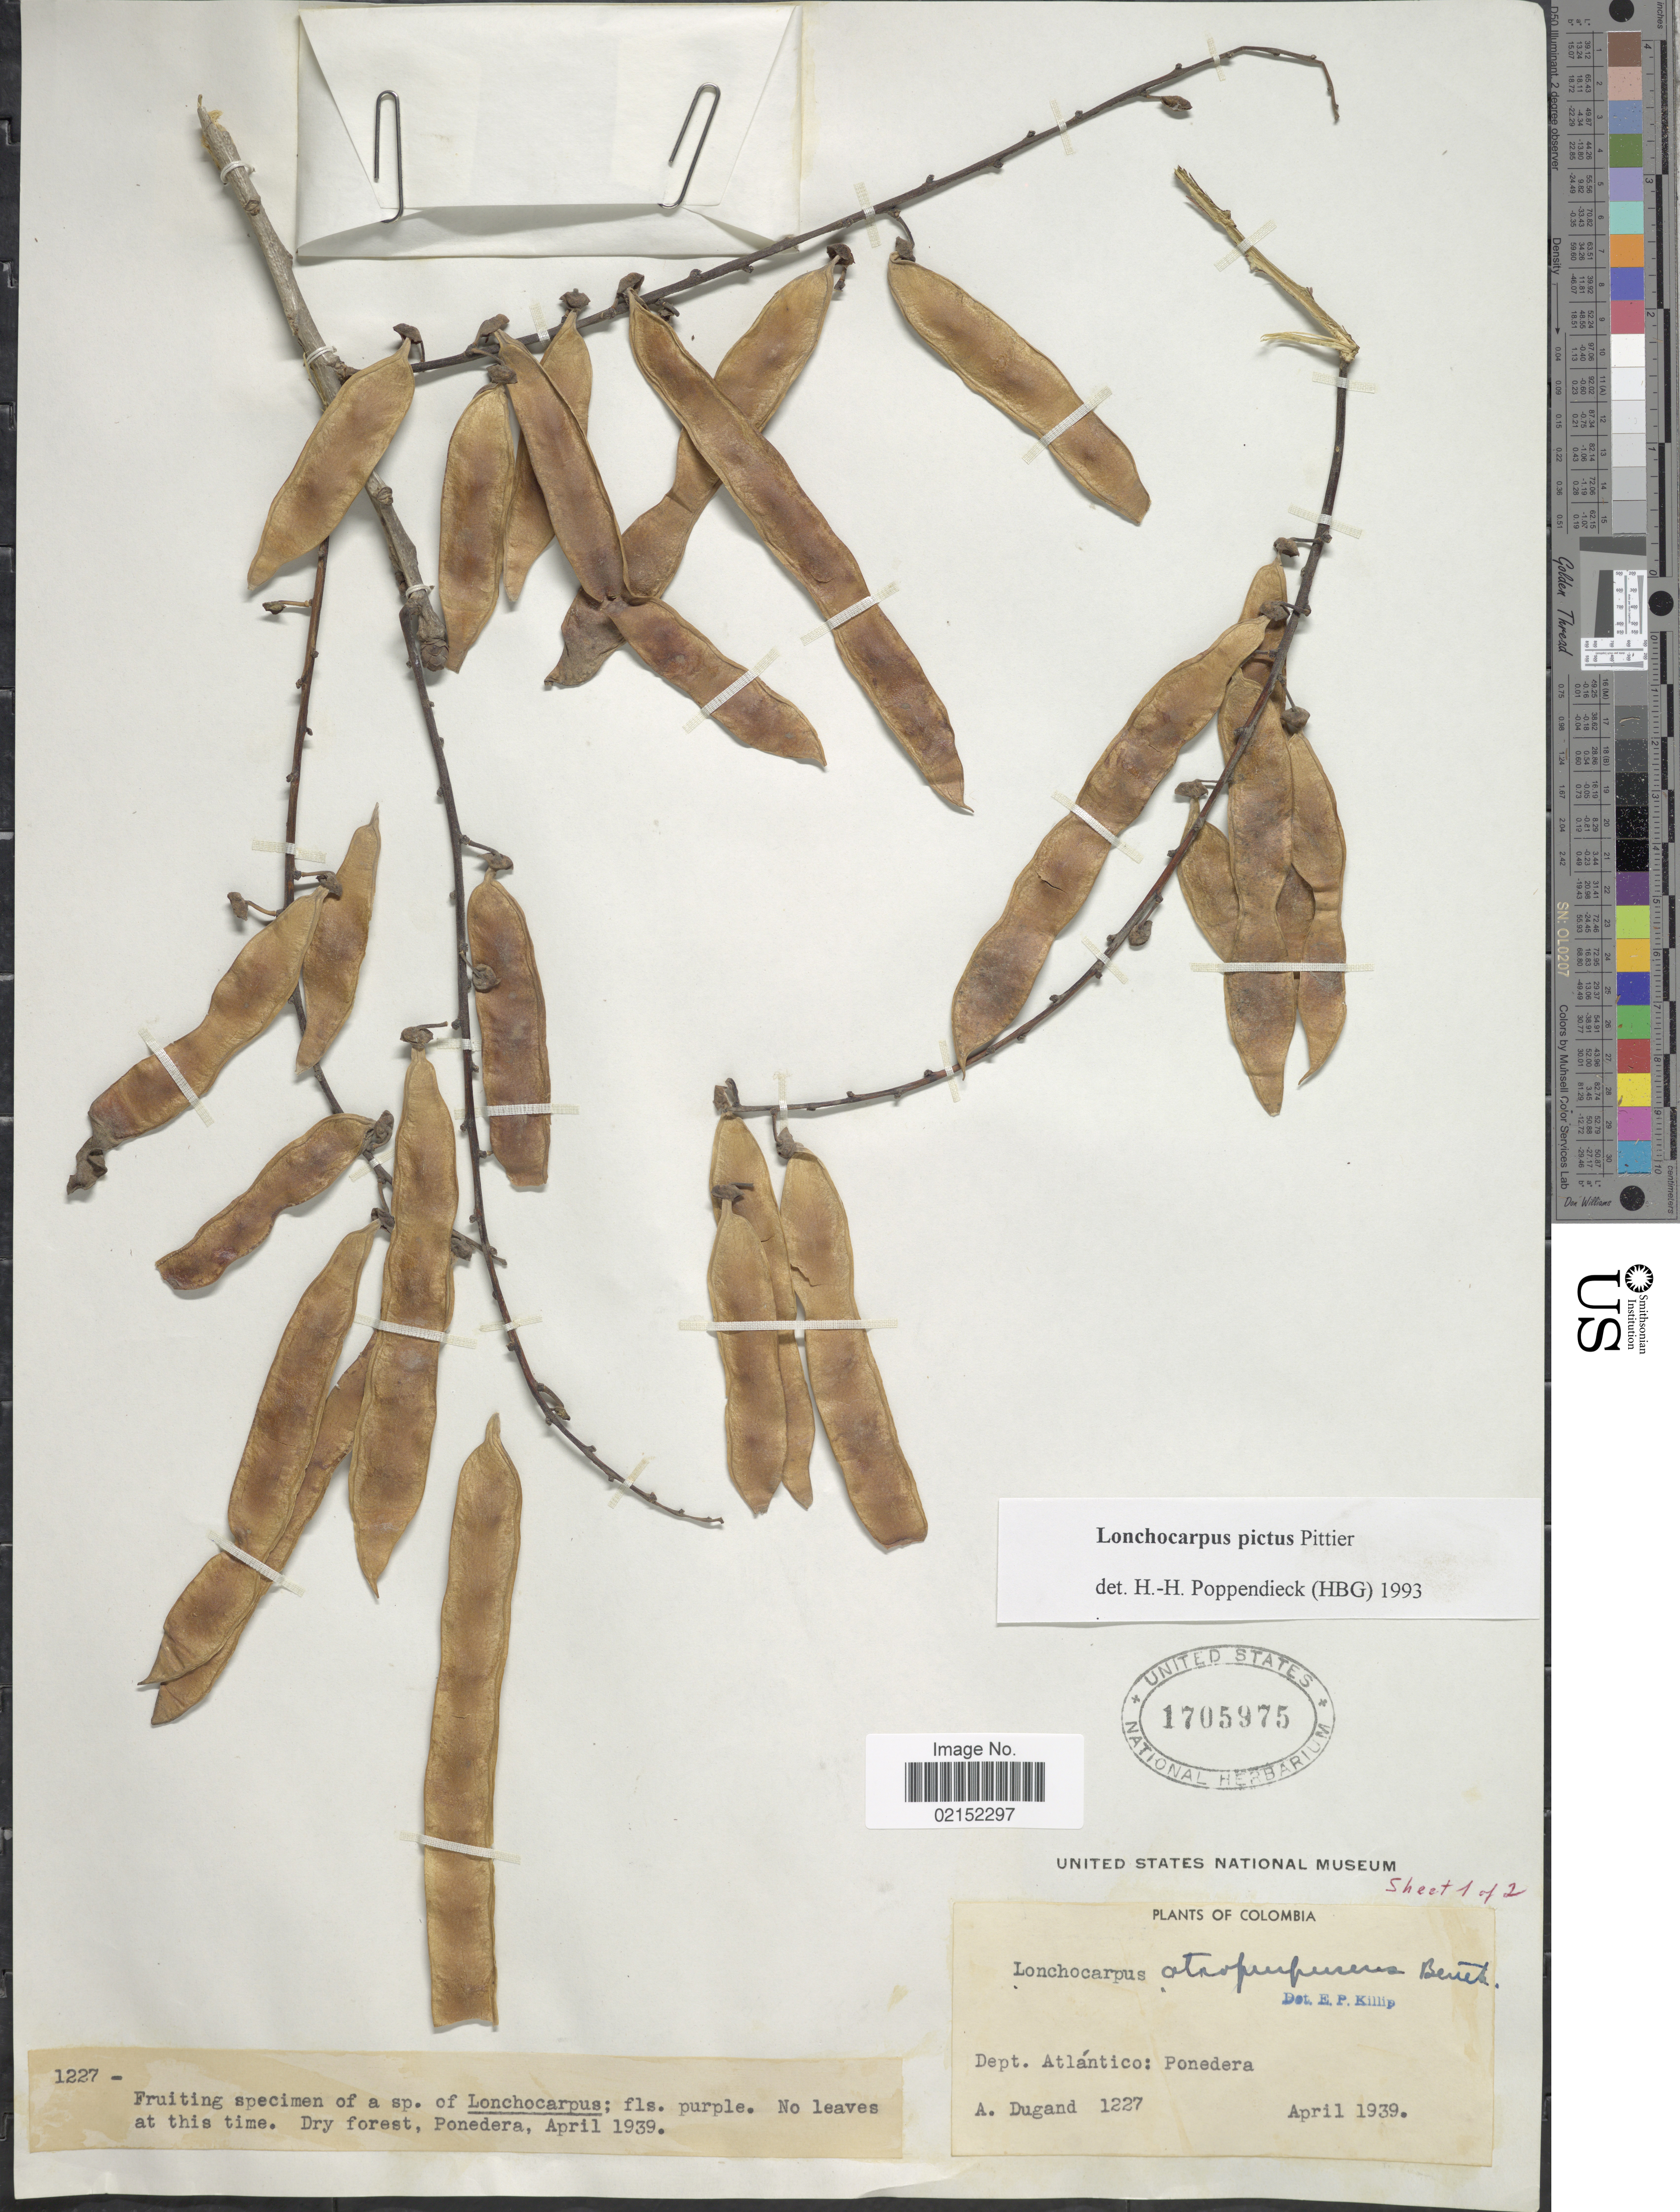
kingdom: Plantae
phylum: Tracheophyta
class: Magnoliopsida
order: Fabales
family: Fabaceae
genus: Lonchocarpus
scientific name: Lonchocarpus pictus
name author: Pittier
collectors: A. Dugand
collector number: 1227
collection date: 1939-04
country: Colombia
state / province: Atlántico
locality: Ponedera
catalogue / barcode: US 1705975